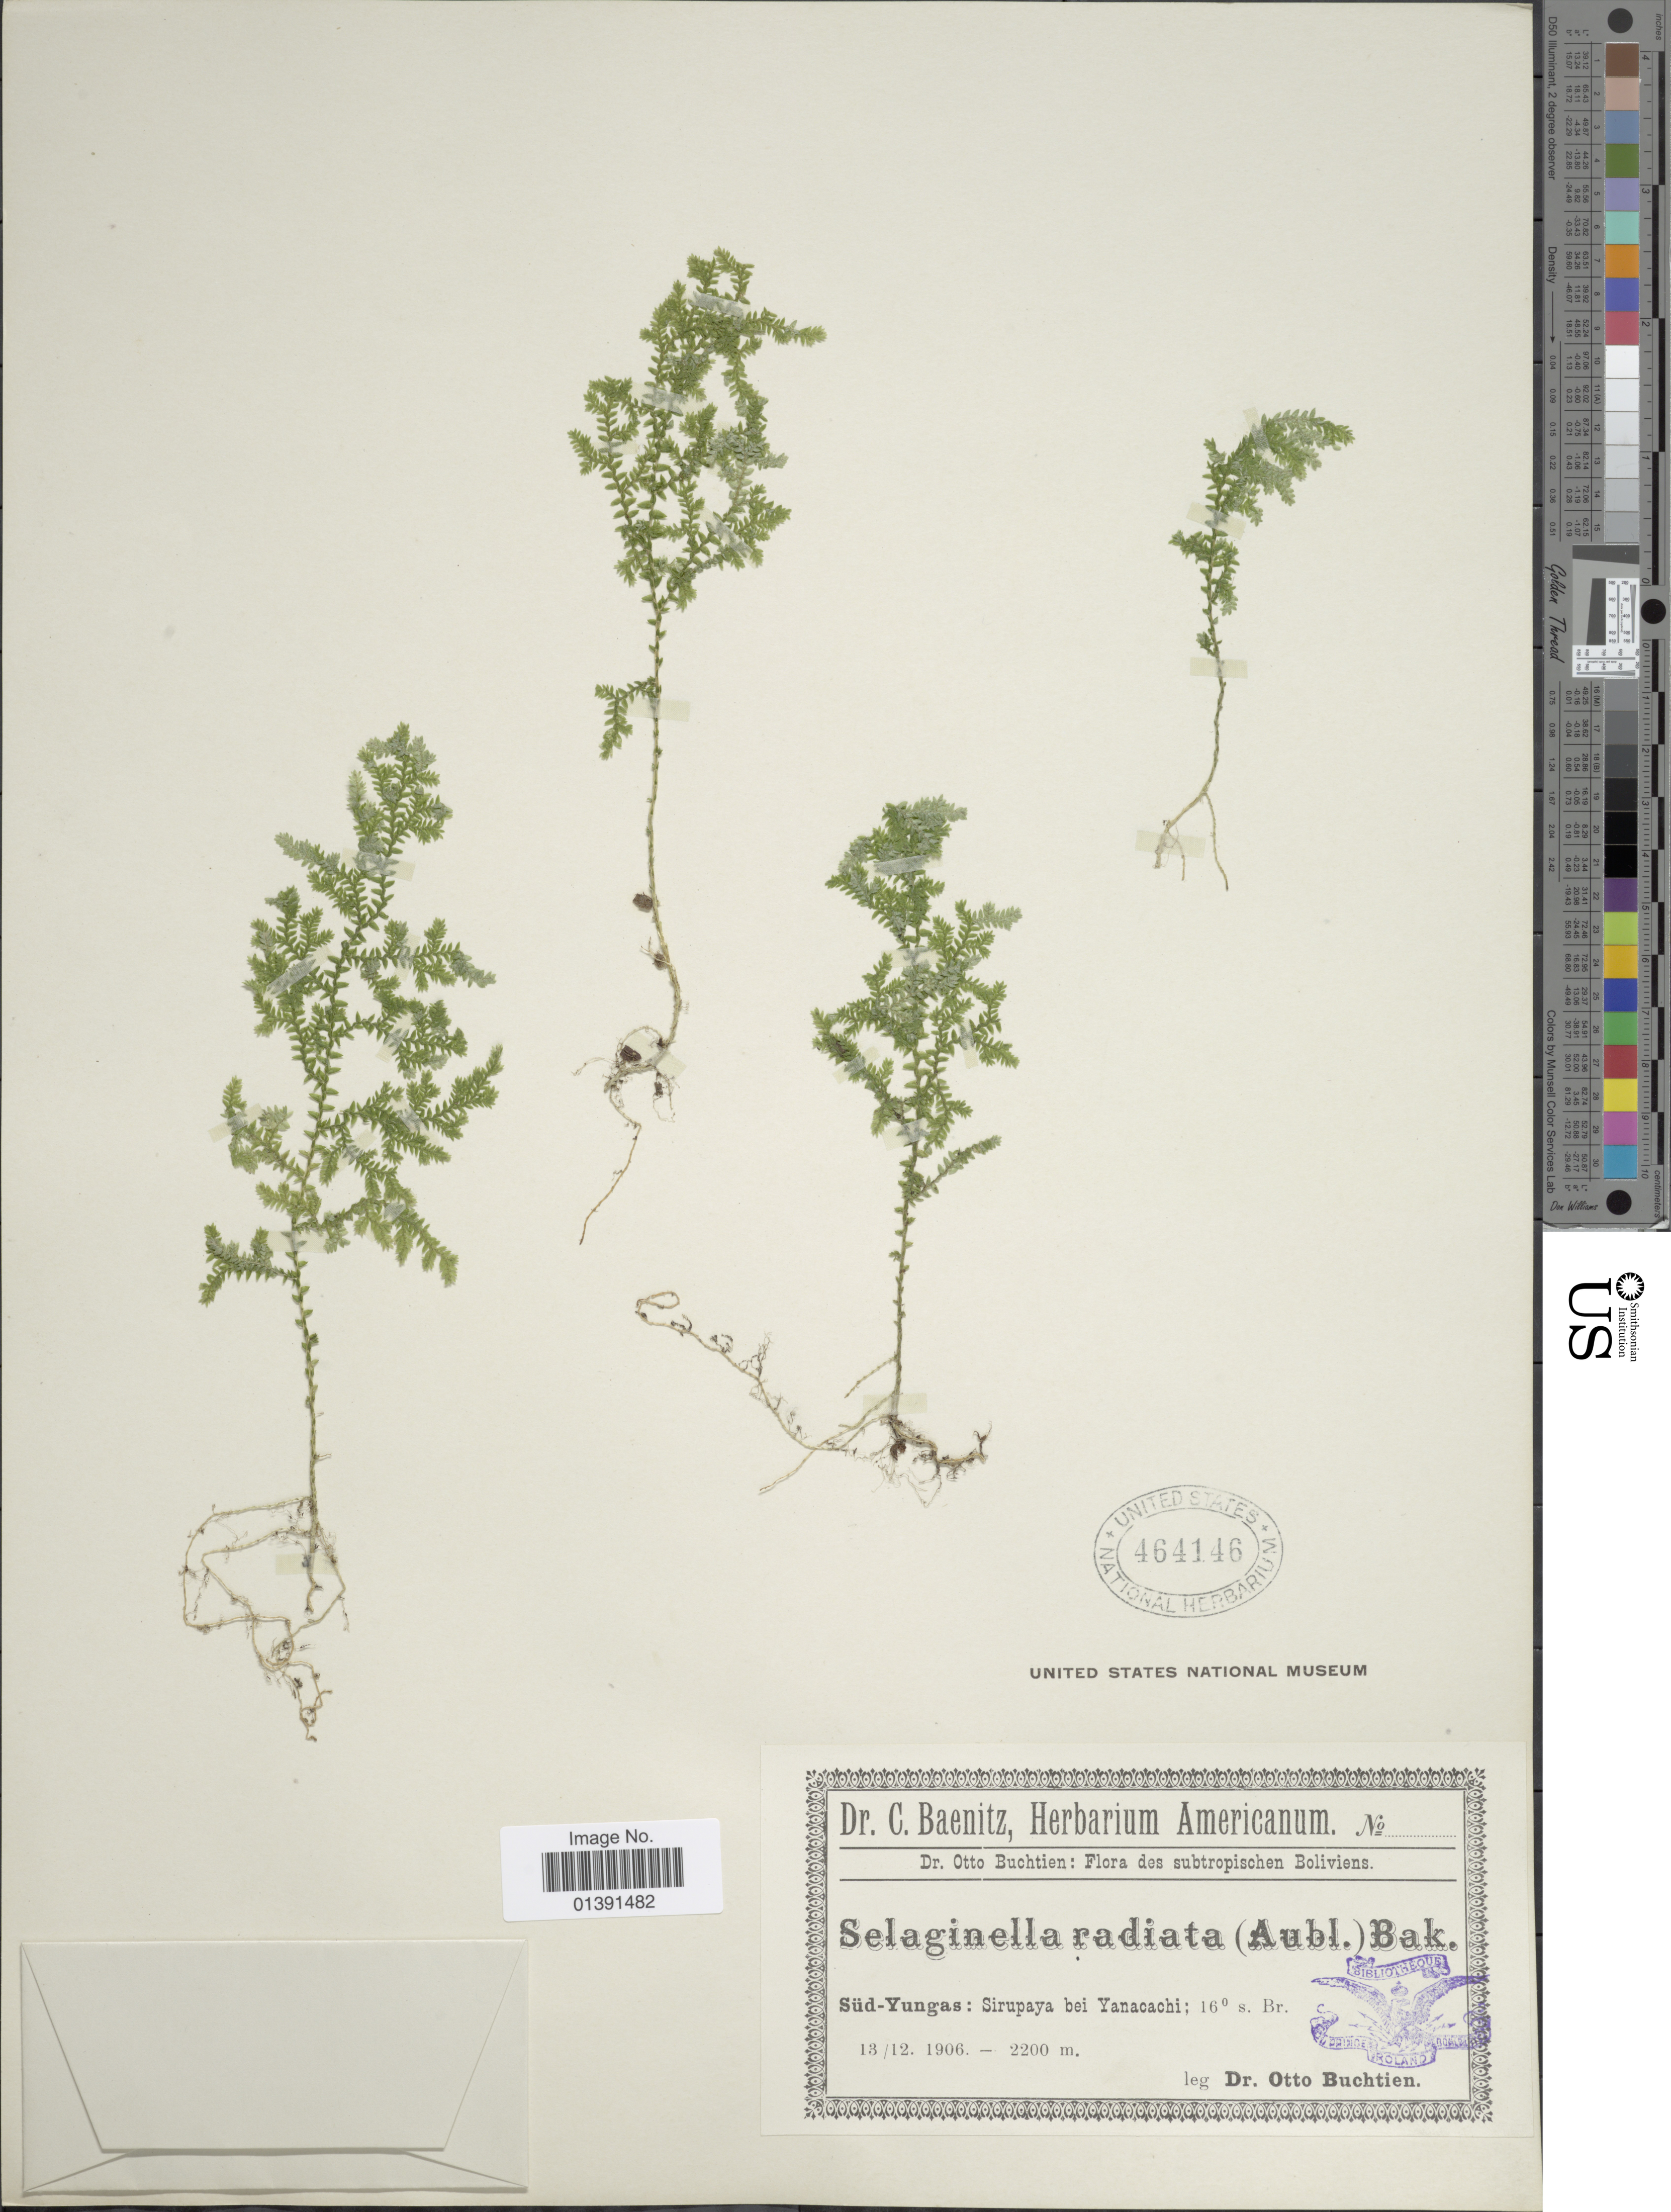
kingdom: Plantae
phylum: Tracheophyta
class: Lycopodiopsida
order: Selaginellales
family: Selaginellaceae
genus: Selaginella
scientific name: Selaginella novae-hollandiae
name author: (Sw.) Spring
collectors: O. Buchtien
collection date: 1906-12-13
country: Bolivia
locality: Subtropischen Boliviens, Süd-Yungas: Sirupaya bei Yanacachi; 16º s. Br.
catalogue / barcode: US 464146